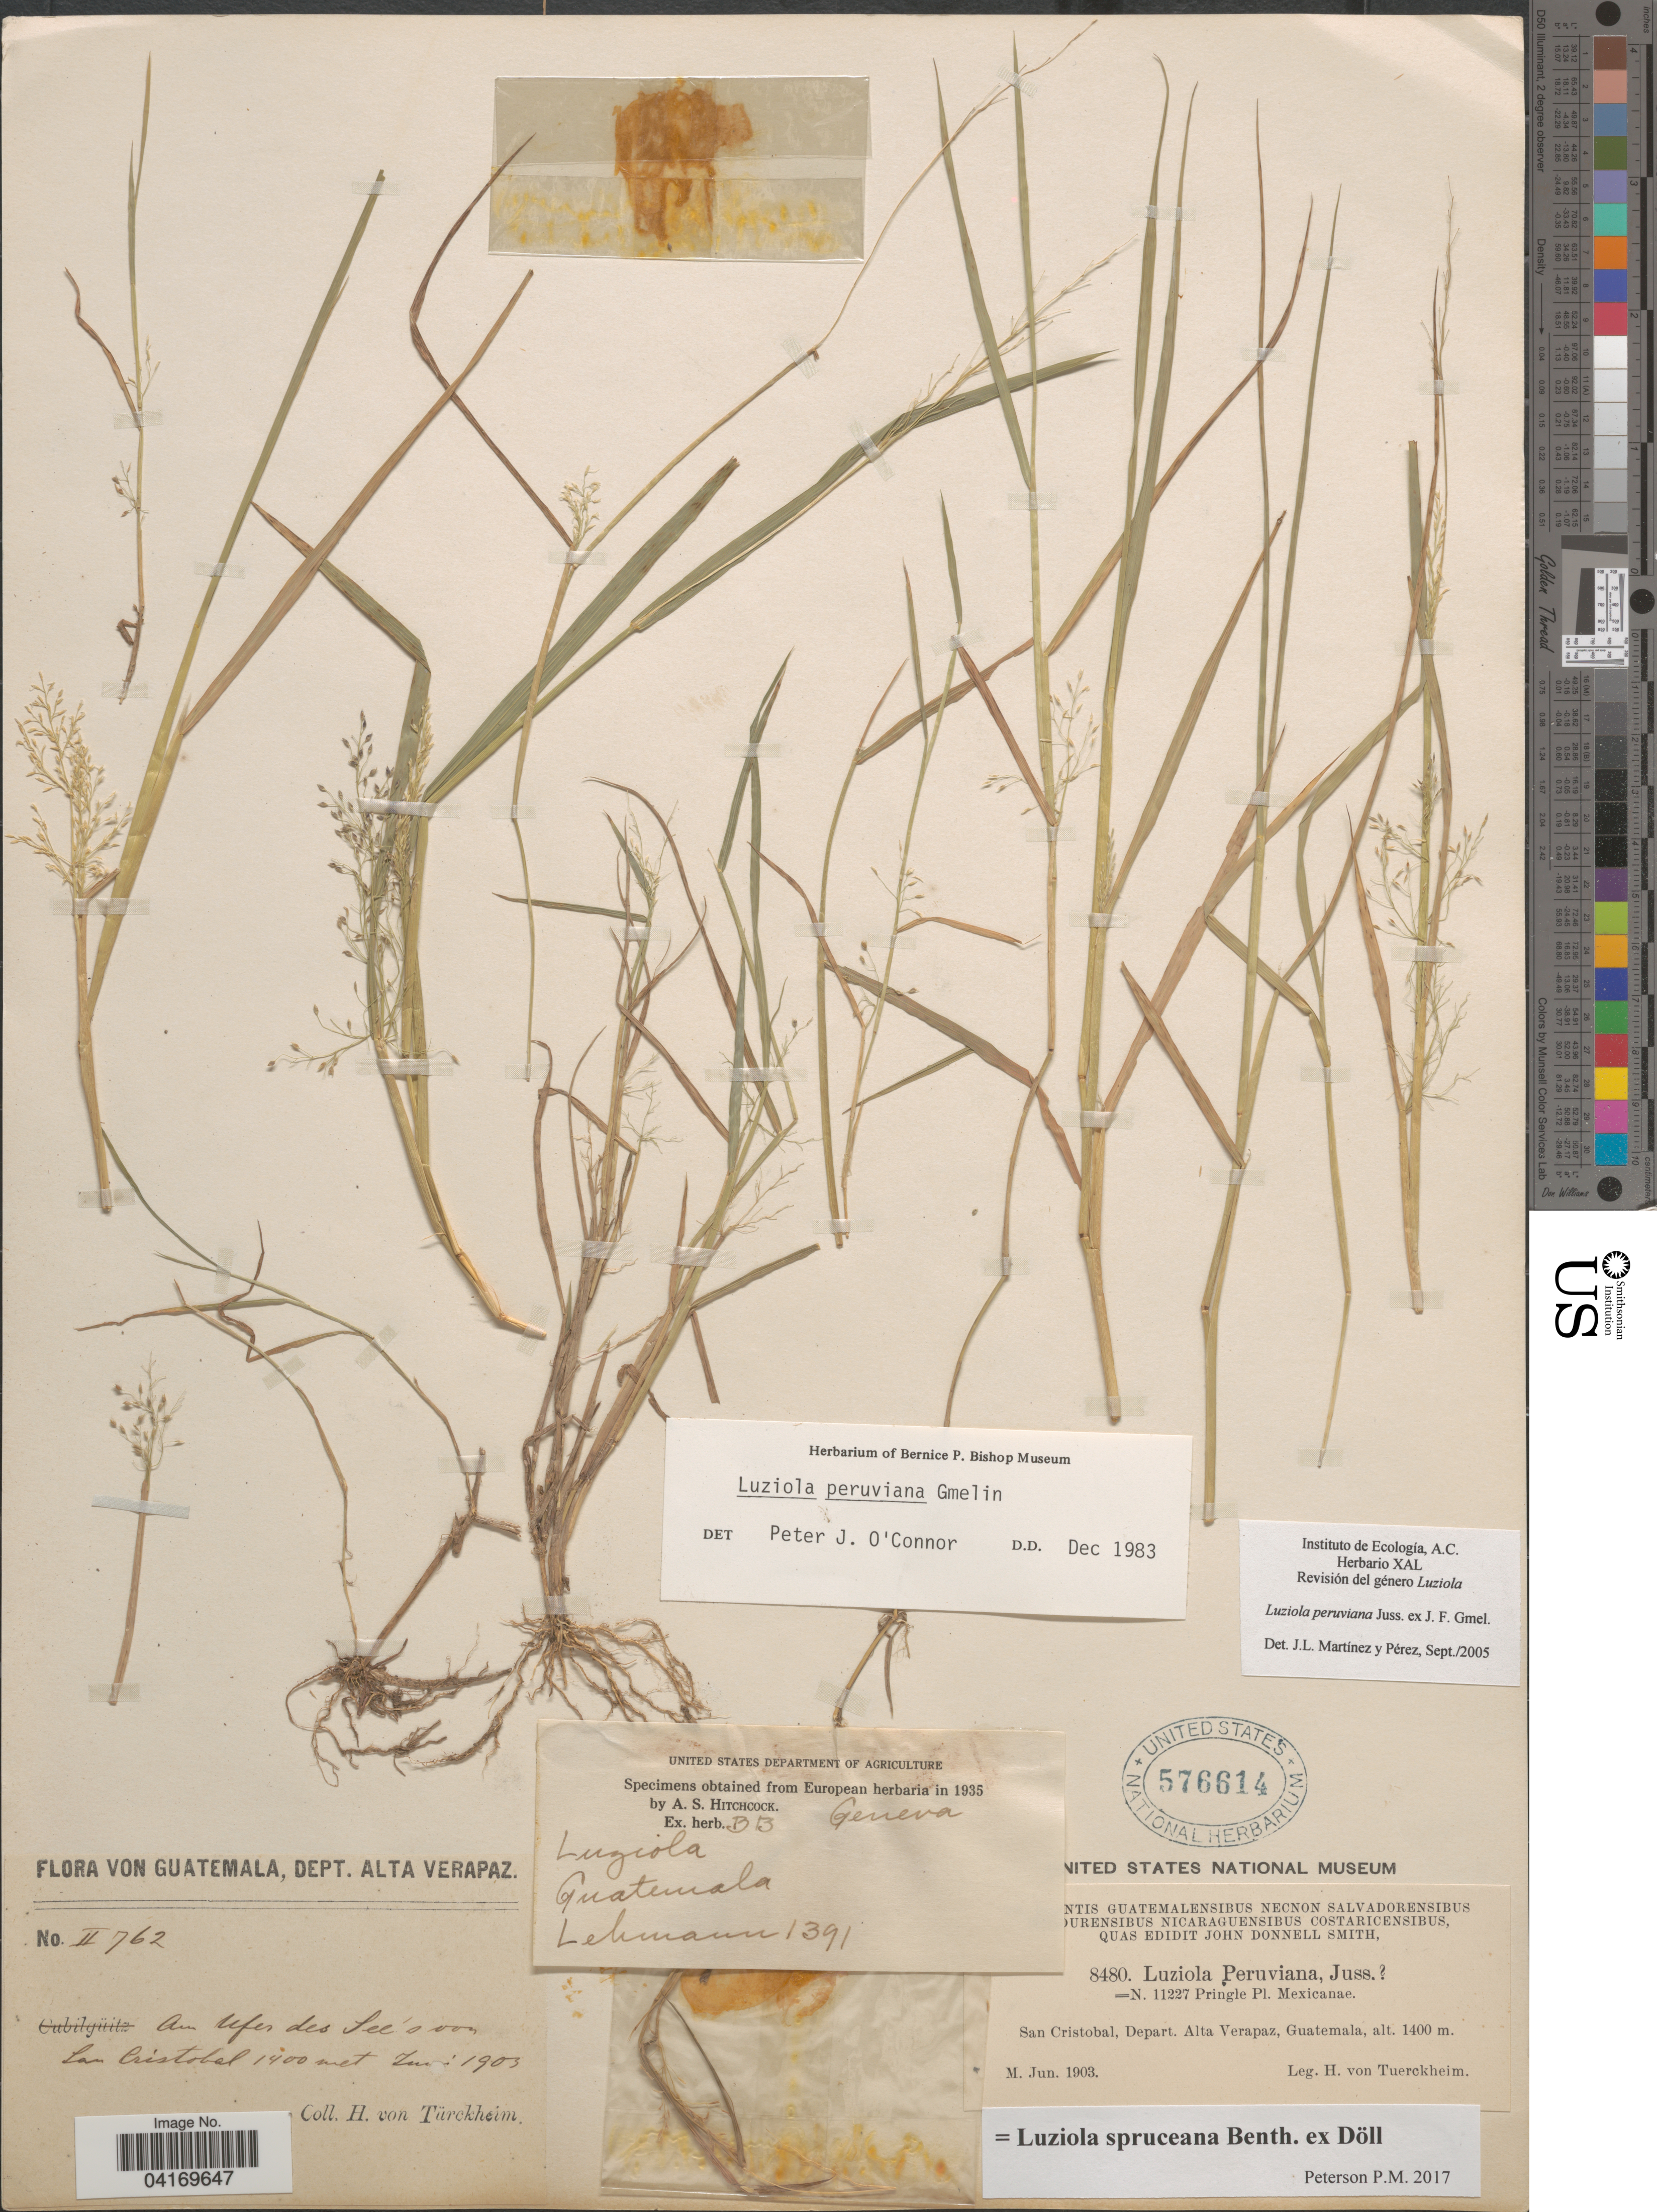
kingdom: Plantae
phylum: Tracheophyta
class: Liliopsida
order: Poales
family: Poaceae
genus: Luziola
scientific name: Luziola spruceana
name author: Benth. ex Döll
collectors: H. von Türckheim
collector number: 8480/II762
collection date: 1903-06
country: Guatemala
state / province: Alta Verapaz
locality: San Cristobal, Depart. Alta Verapaz. Am Ufes des Sec's von San Cristobal.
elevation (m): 1400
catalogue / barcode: US 576614